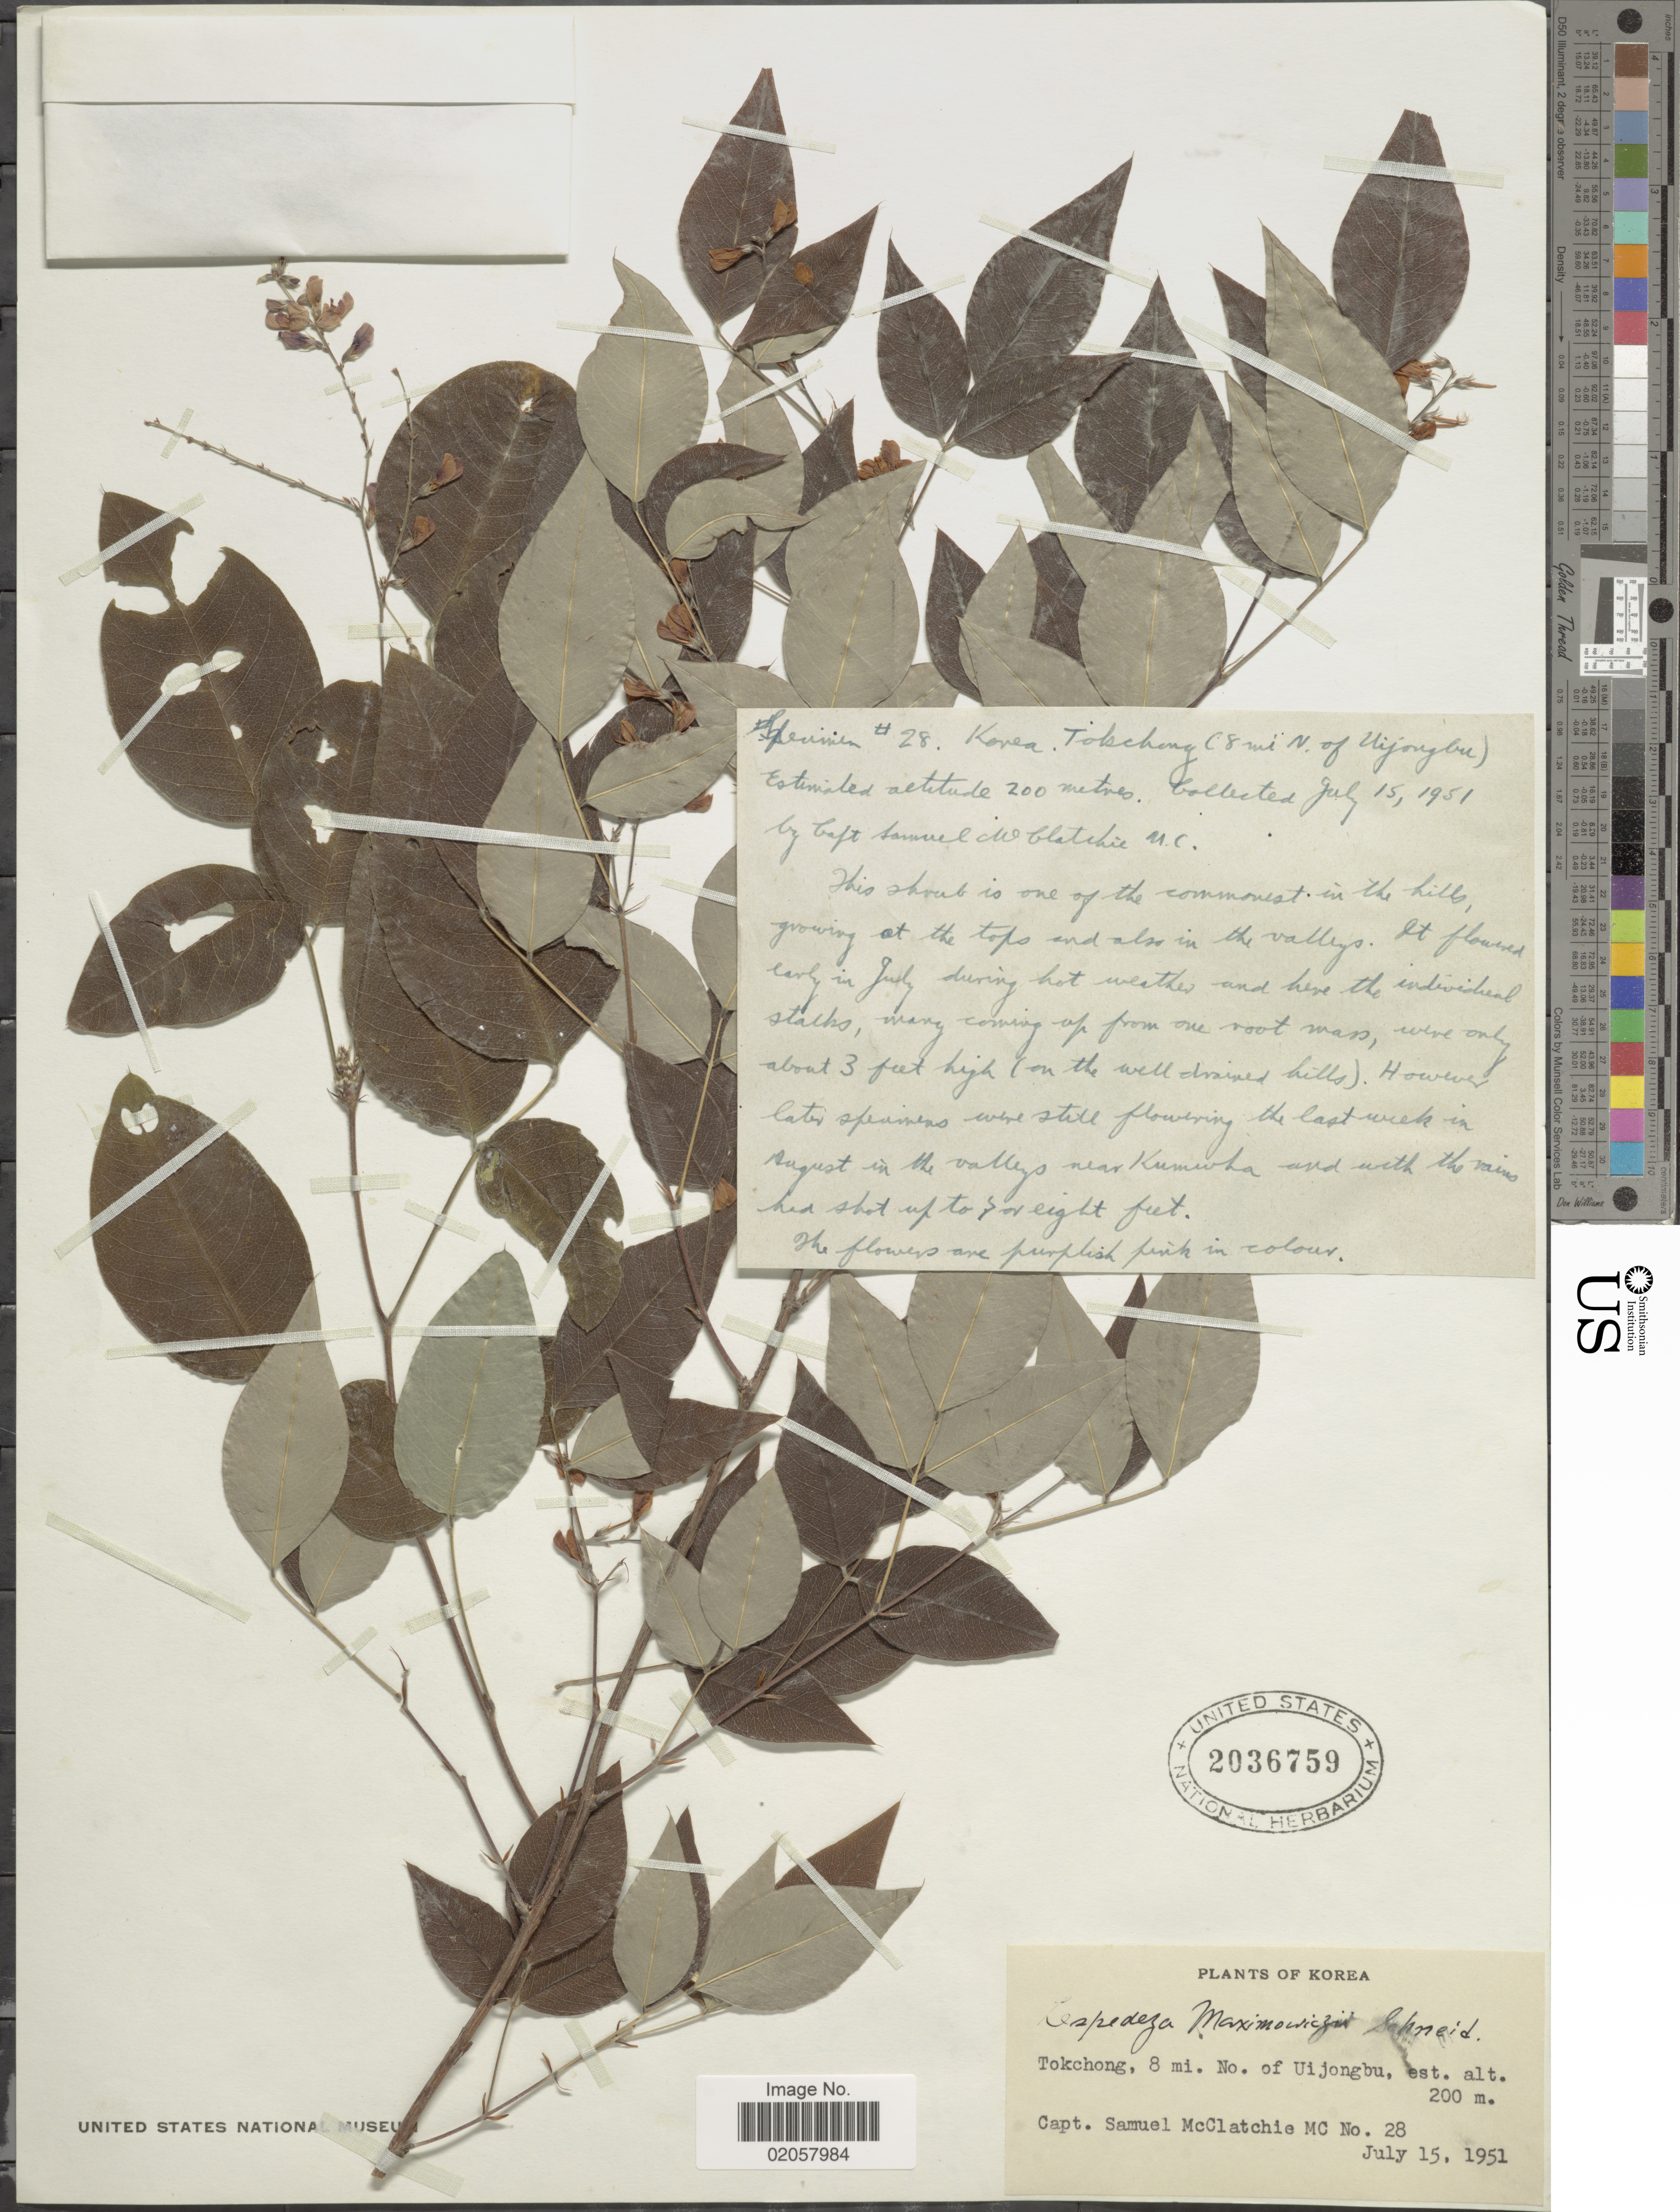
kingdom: Plantae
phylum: Tracheophyta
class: Magnoliopsida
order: Fabales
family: Fabaceae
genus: Lespedeza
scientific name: Lespedeza maximowiczi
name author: C.K. Schneid.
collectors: S. McClatchie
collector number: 28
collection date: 1951-07-15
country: South Korea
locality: Tokchong, 8 mi. no. of Uijongbu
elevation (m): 200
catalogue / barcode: US 2036759